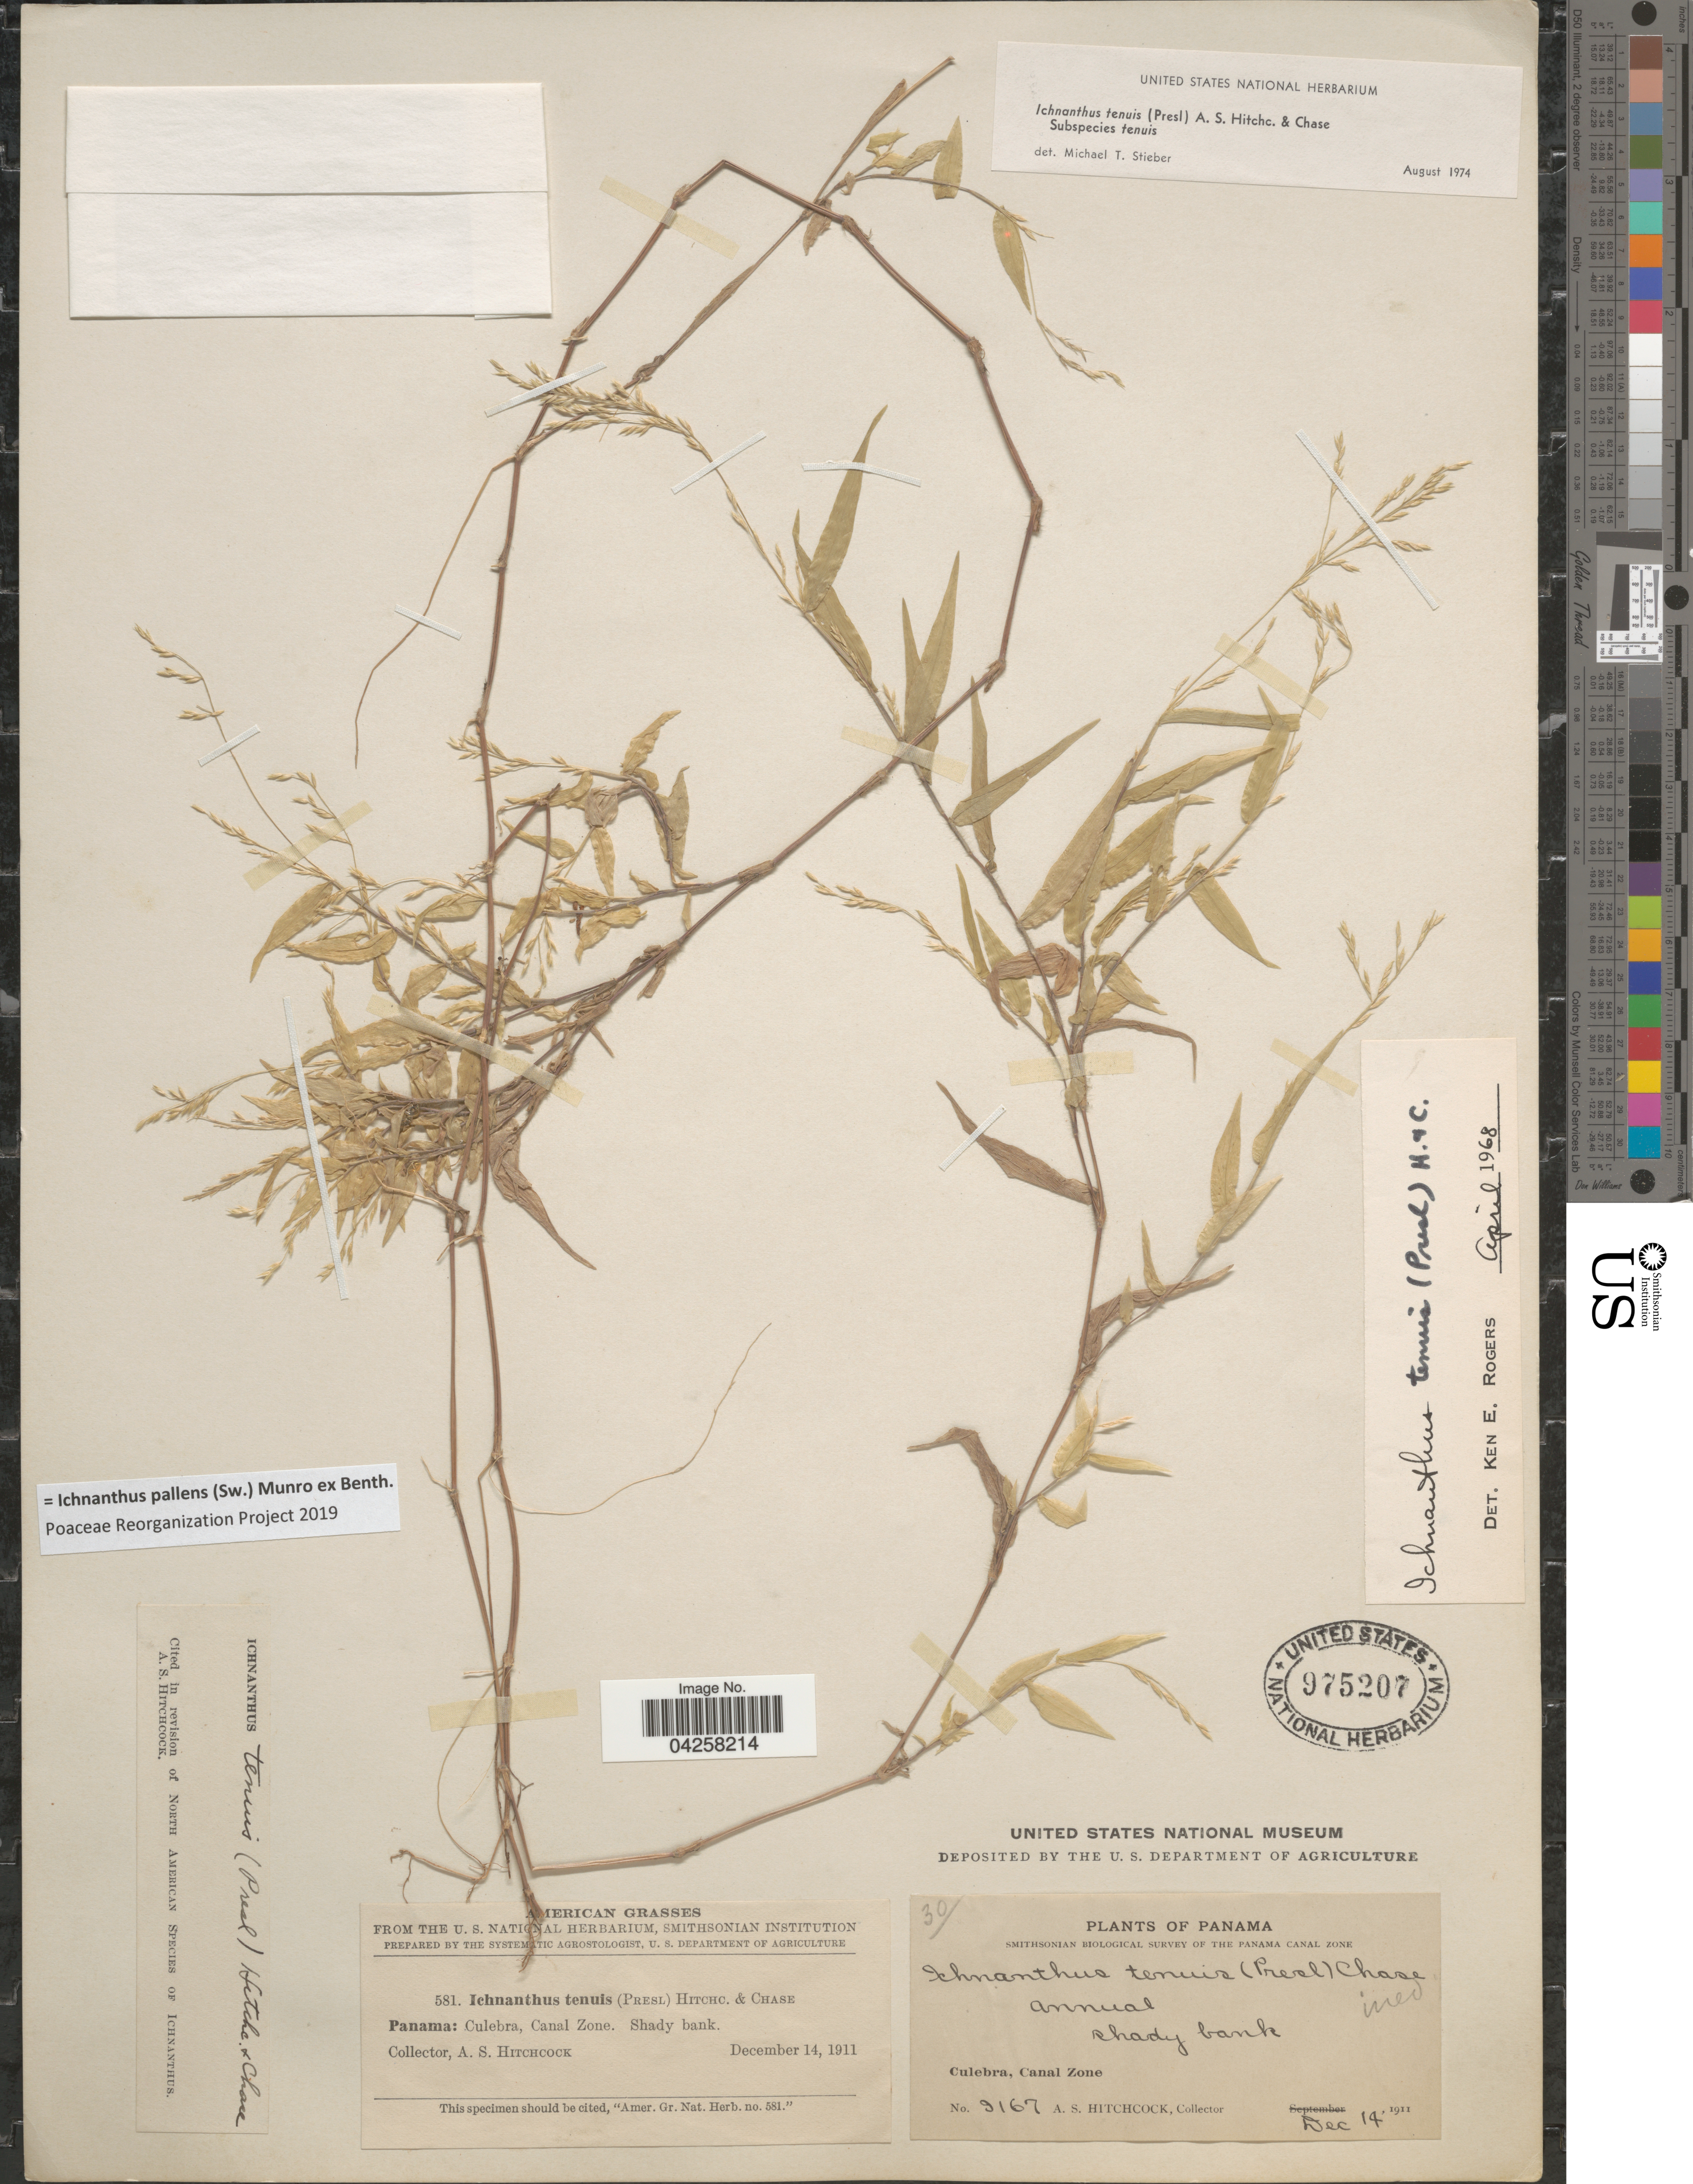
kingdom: Plantae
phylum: Tracheophyta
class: Liliopsida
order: Poales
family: Poaceae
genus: Ichnanthus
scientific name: Ichnanthus tenuis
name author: (J. Presl) Hitchc. & Chase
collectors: A. S. Hitchcock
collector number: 9167/581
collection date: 1911-12-14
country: Panama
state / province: Colón / Panamá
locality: Culebra, Canal Zone.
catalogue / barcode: US 975207